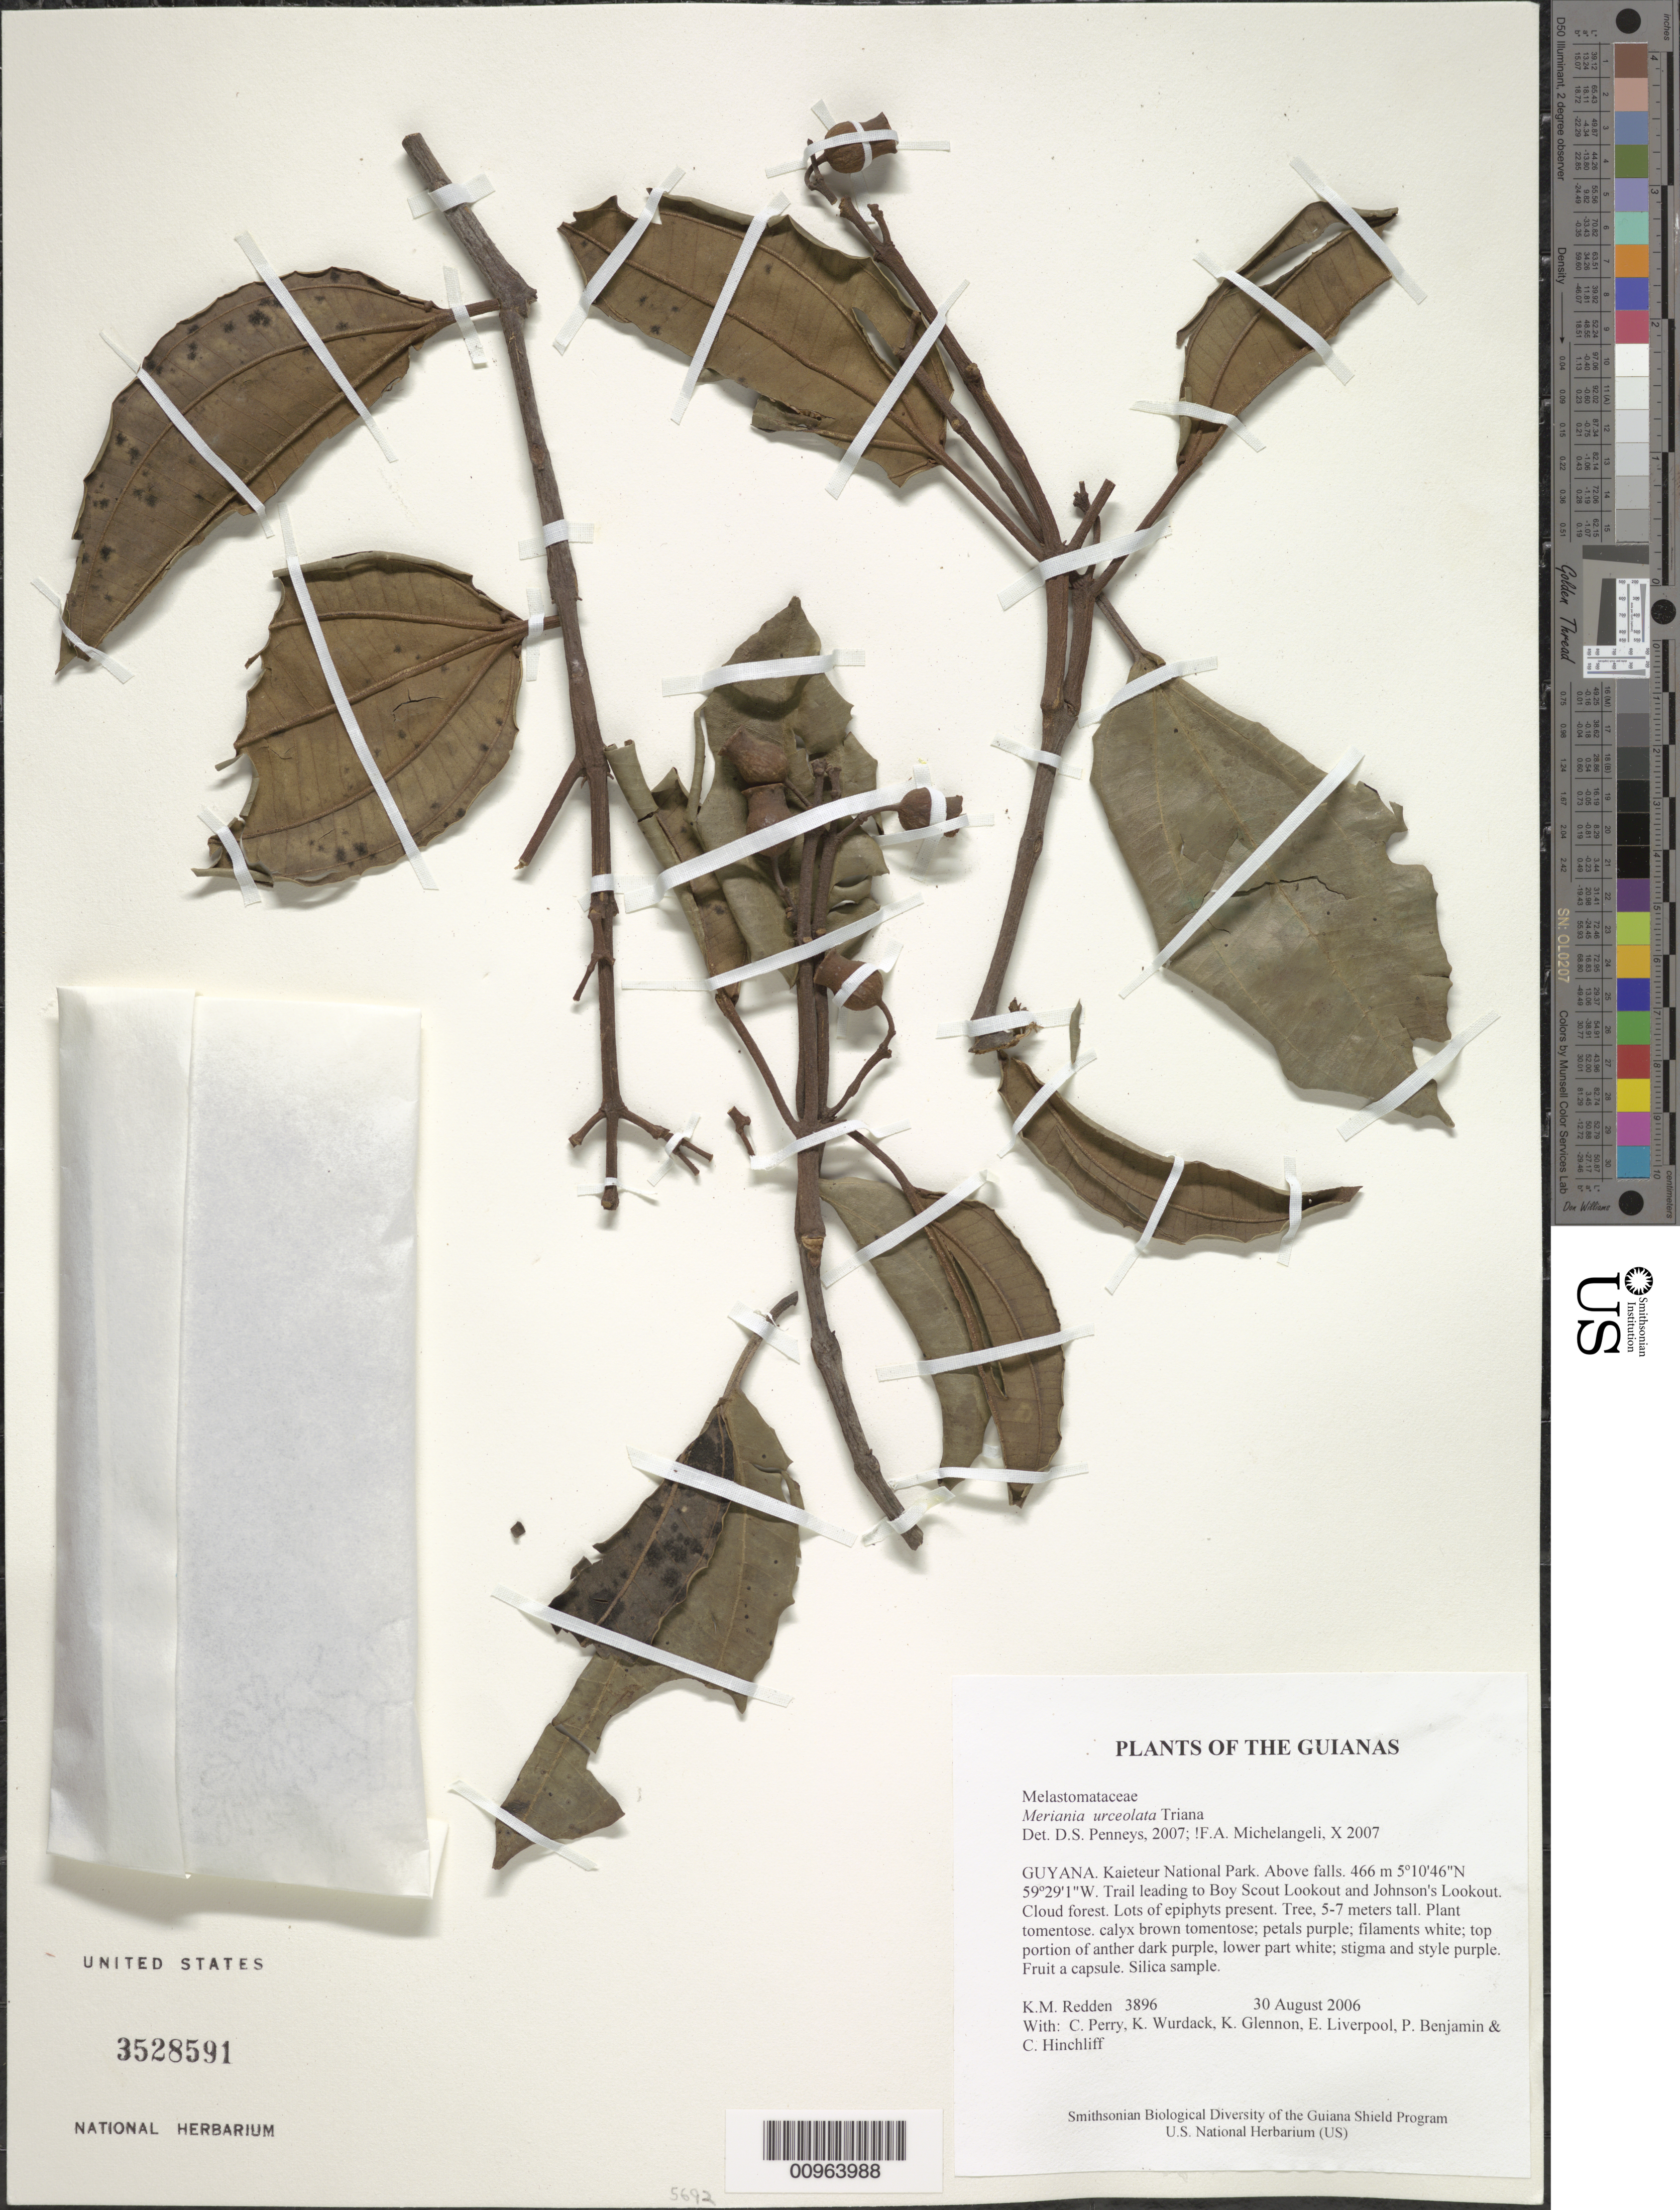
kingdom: Plantae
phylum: Tracheophyta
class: Magnoliopsida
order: Myrtales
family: Melastomataceae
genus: Meriania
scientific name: Meriania urceolata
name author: Triana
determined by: Michelangeli, F. A.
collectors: K. M. Redden, C. Perry, K. Wurdack, K. Glennon, E. Liverpool, P. Benjamin & C. E. Hinchliff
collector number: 3896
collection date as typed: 30 August 2006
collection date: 2006-08-30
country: Guyana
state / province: Potaro-Siparuni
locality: Kaieteur National Park. Above falls. Trail leading to Boy Scout Lookout and Johnson's Lookout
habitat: Cloud forest. Lots of epiphytes present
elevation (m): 466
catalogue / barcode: US 3528591